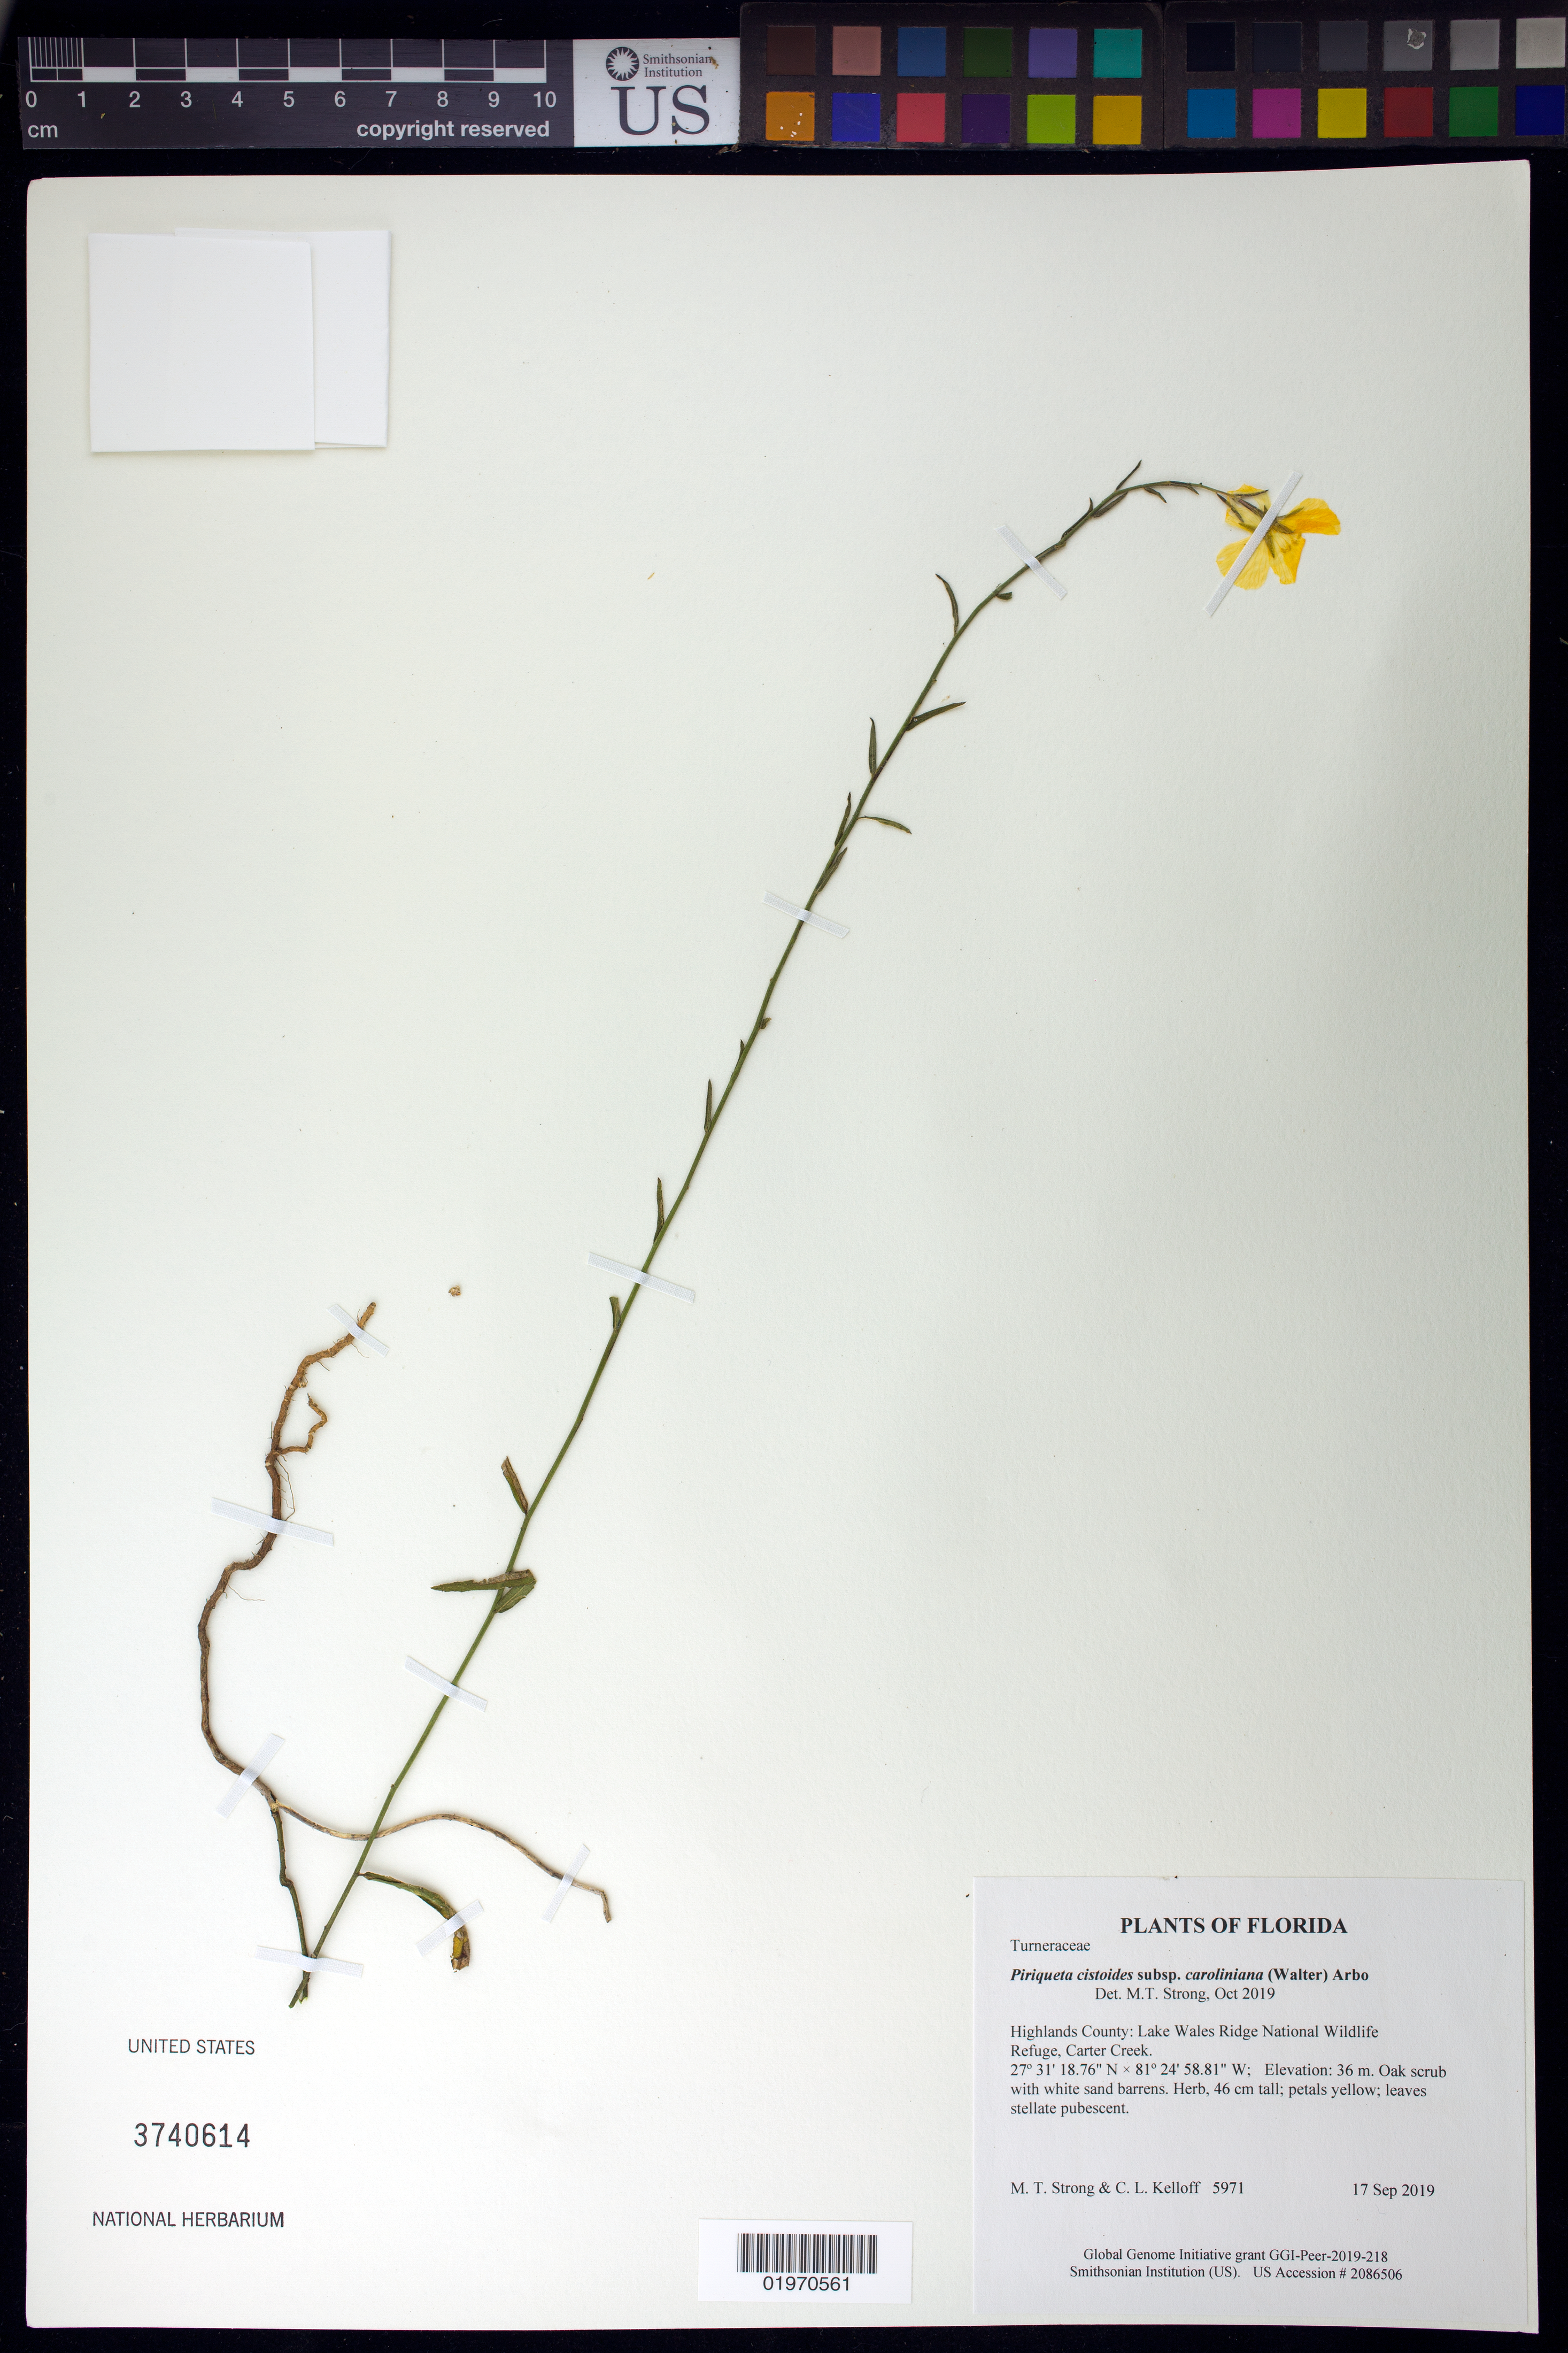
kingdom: Plantae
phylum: Tracheophyta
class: Magnoliopsida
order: Malpighiales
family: Turneraceae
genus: Piriqueta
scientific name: Piriqueta cistoides subsp. caroliniana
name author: (Walter) Arbo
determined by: Strong, Mark T., (BOT), Smithsonian Institution - National Museum of Natural History (UNITED STATES)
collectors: M. T. Strong & C. L. Kelloff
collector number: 5971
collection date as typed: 17 Sep 2019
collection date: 2019-09-17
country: United States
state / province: Florida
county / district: Highlands County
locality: Lake Wales Ridge National Wildlife Refuge, Carter Creek.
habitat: Oak scrub with white sand barrens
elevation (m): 36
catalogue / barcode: US 3740614